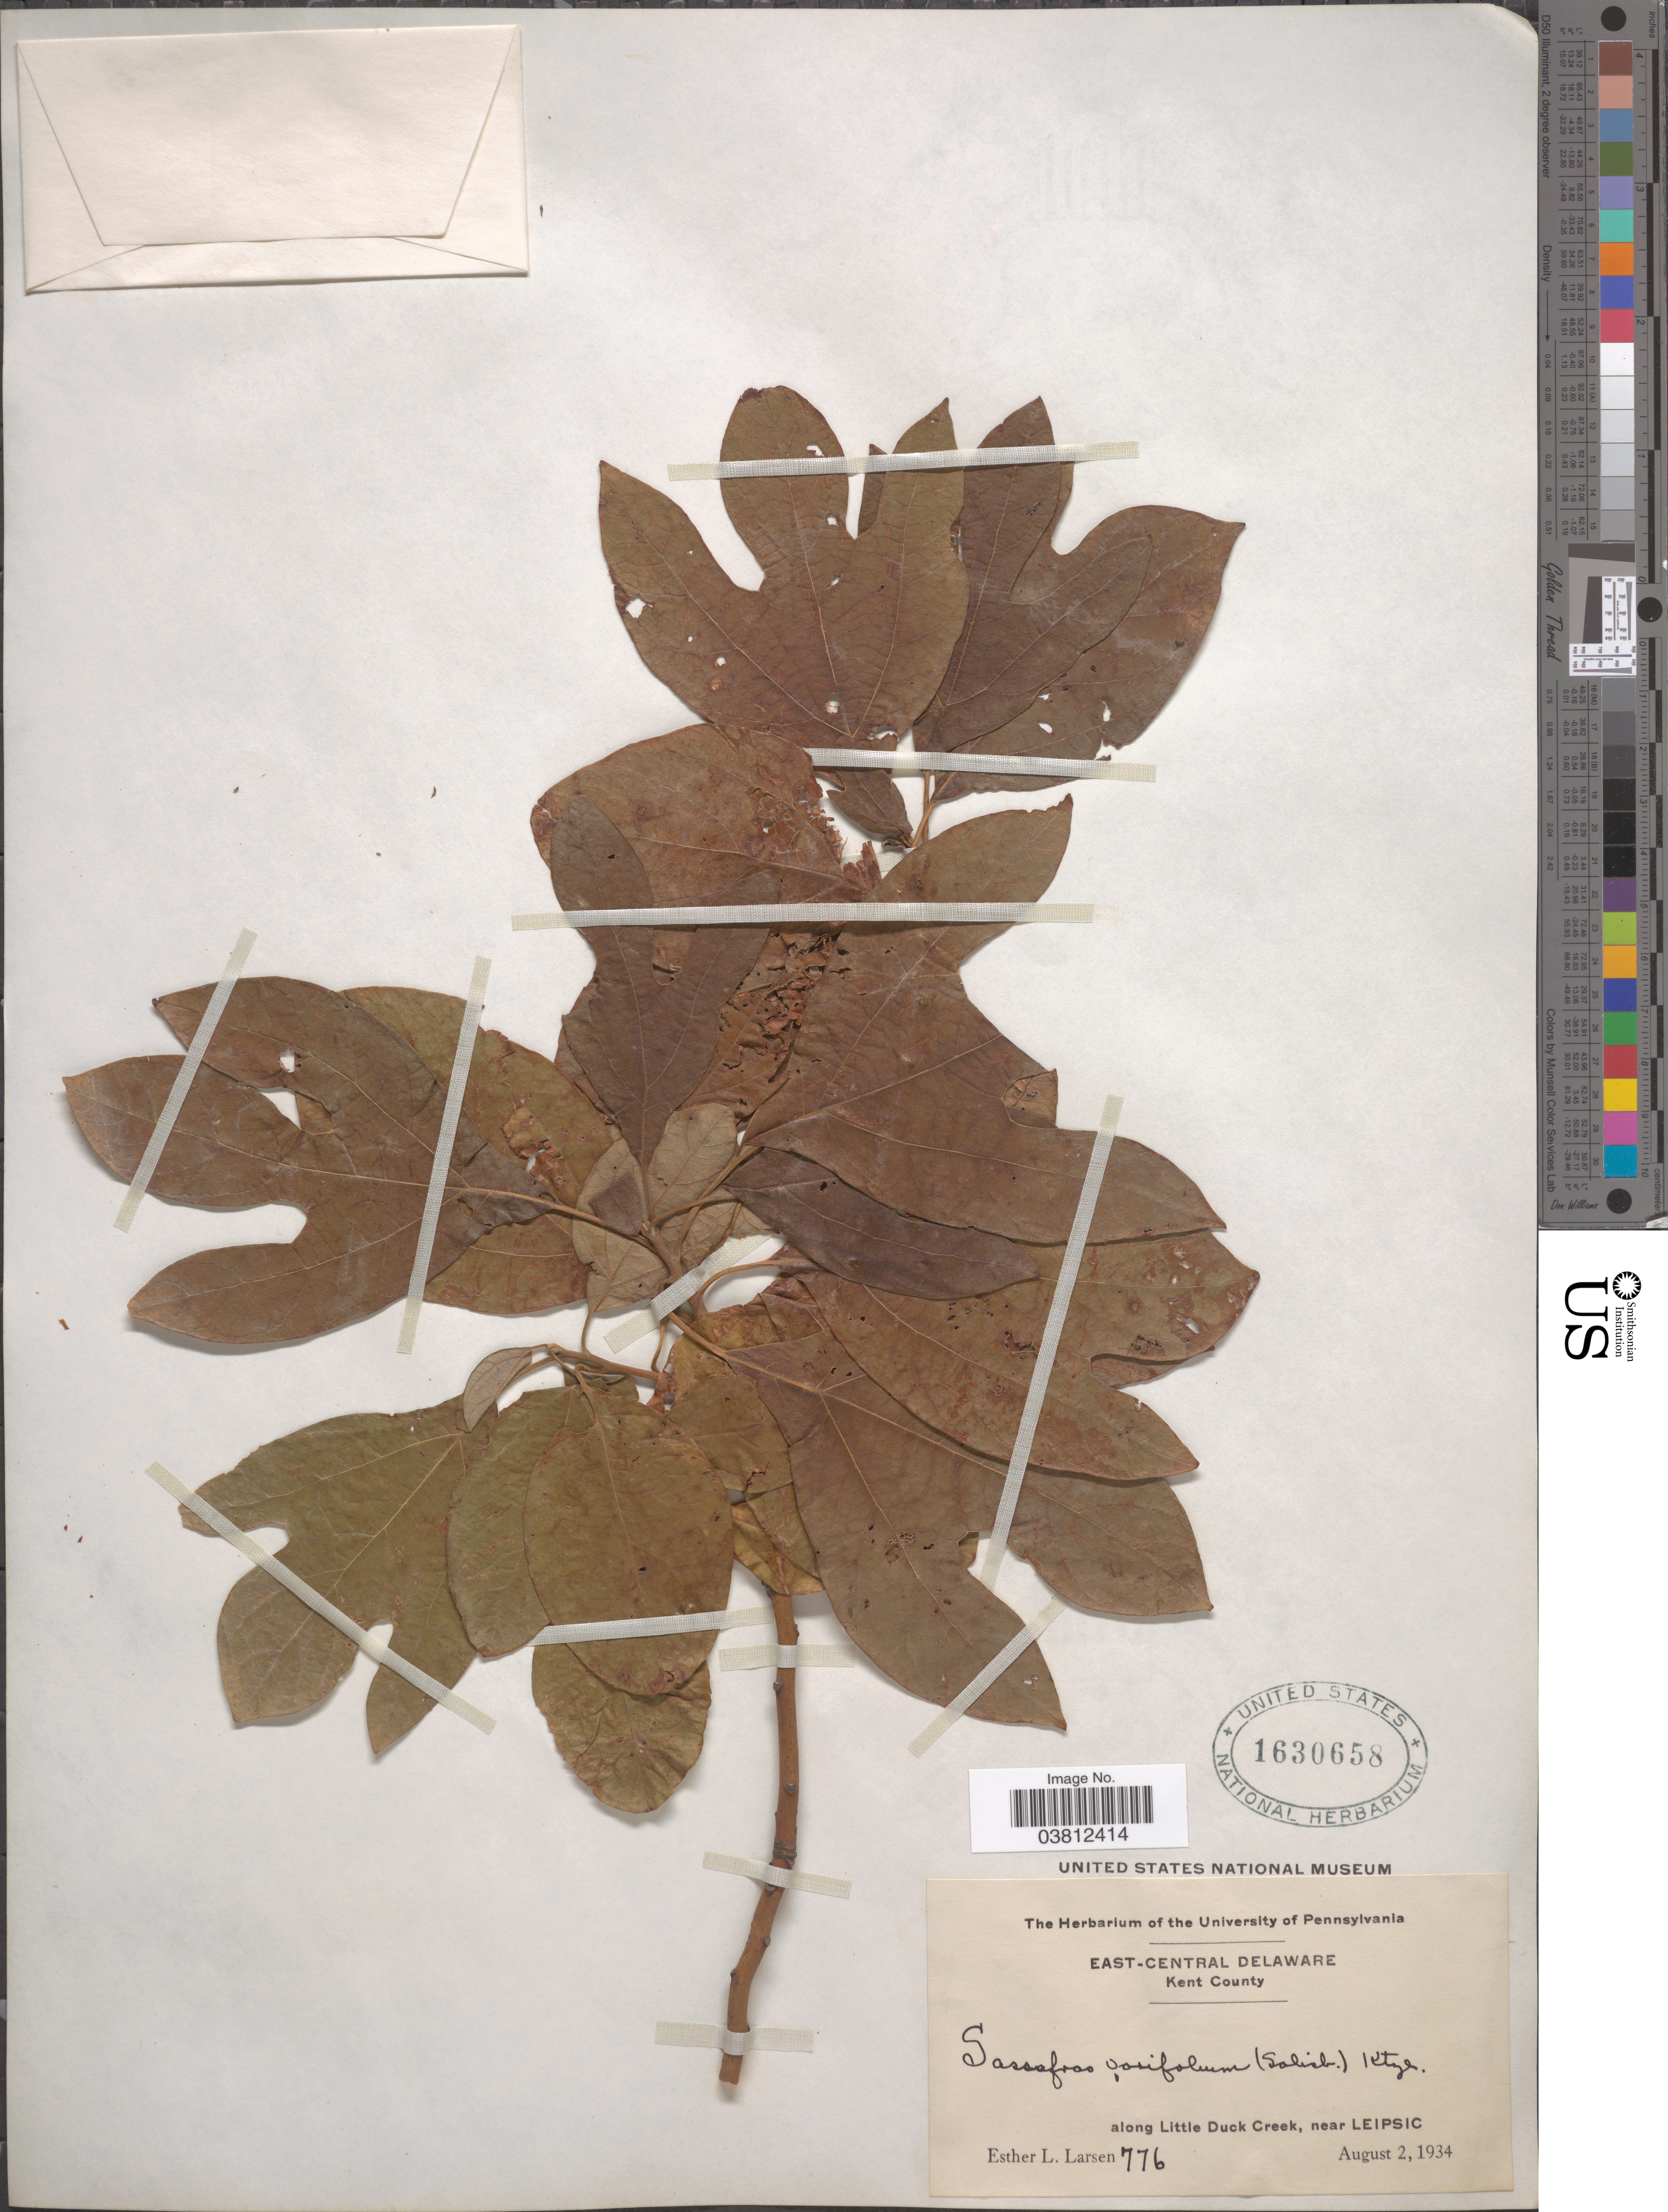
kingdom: Plantae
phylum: Tracheophyta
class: Magnoliopsida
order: Laurales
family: Lauraceae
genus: Sassafras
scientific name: Sassafras albidum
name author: (Nutt.) Nees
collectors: E. Larsen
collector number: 776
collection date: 1934-08-02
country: United States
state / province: Delaware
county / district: Kent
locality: East-central Delaware. Kent County. Along Little Duck Creek, near Leipsic.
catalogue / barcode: US 1630658